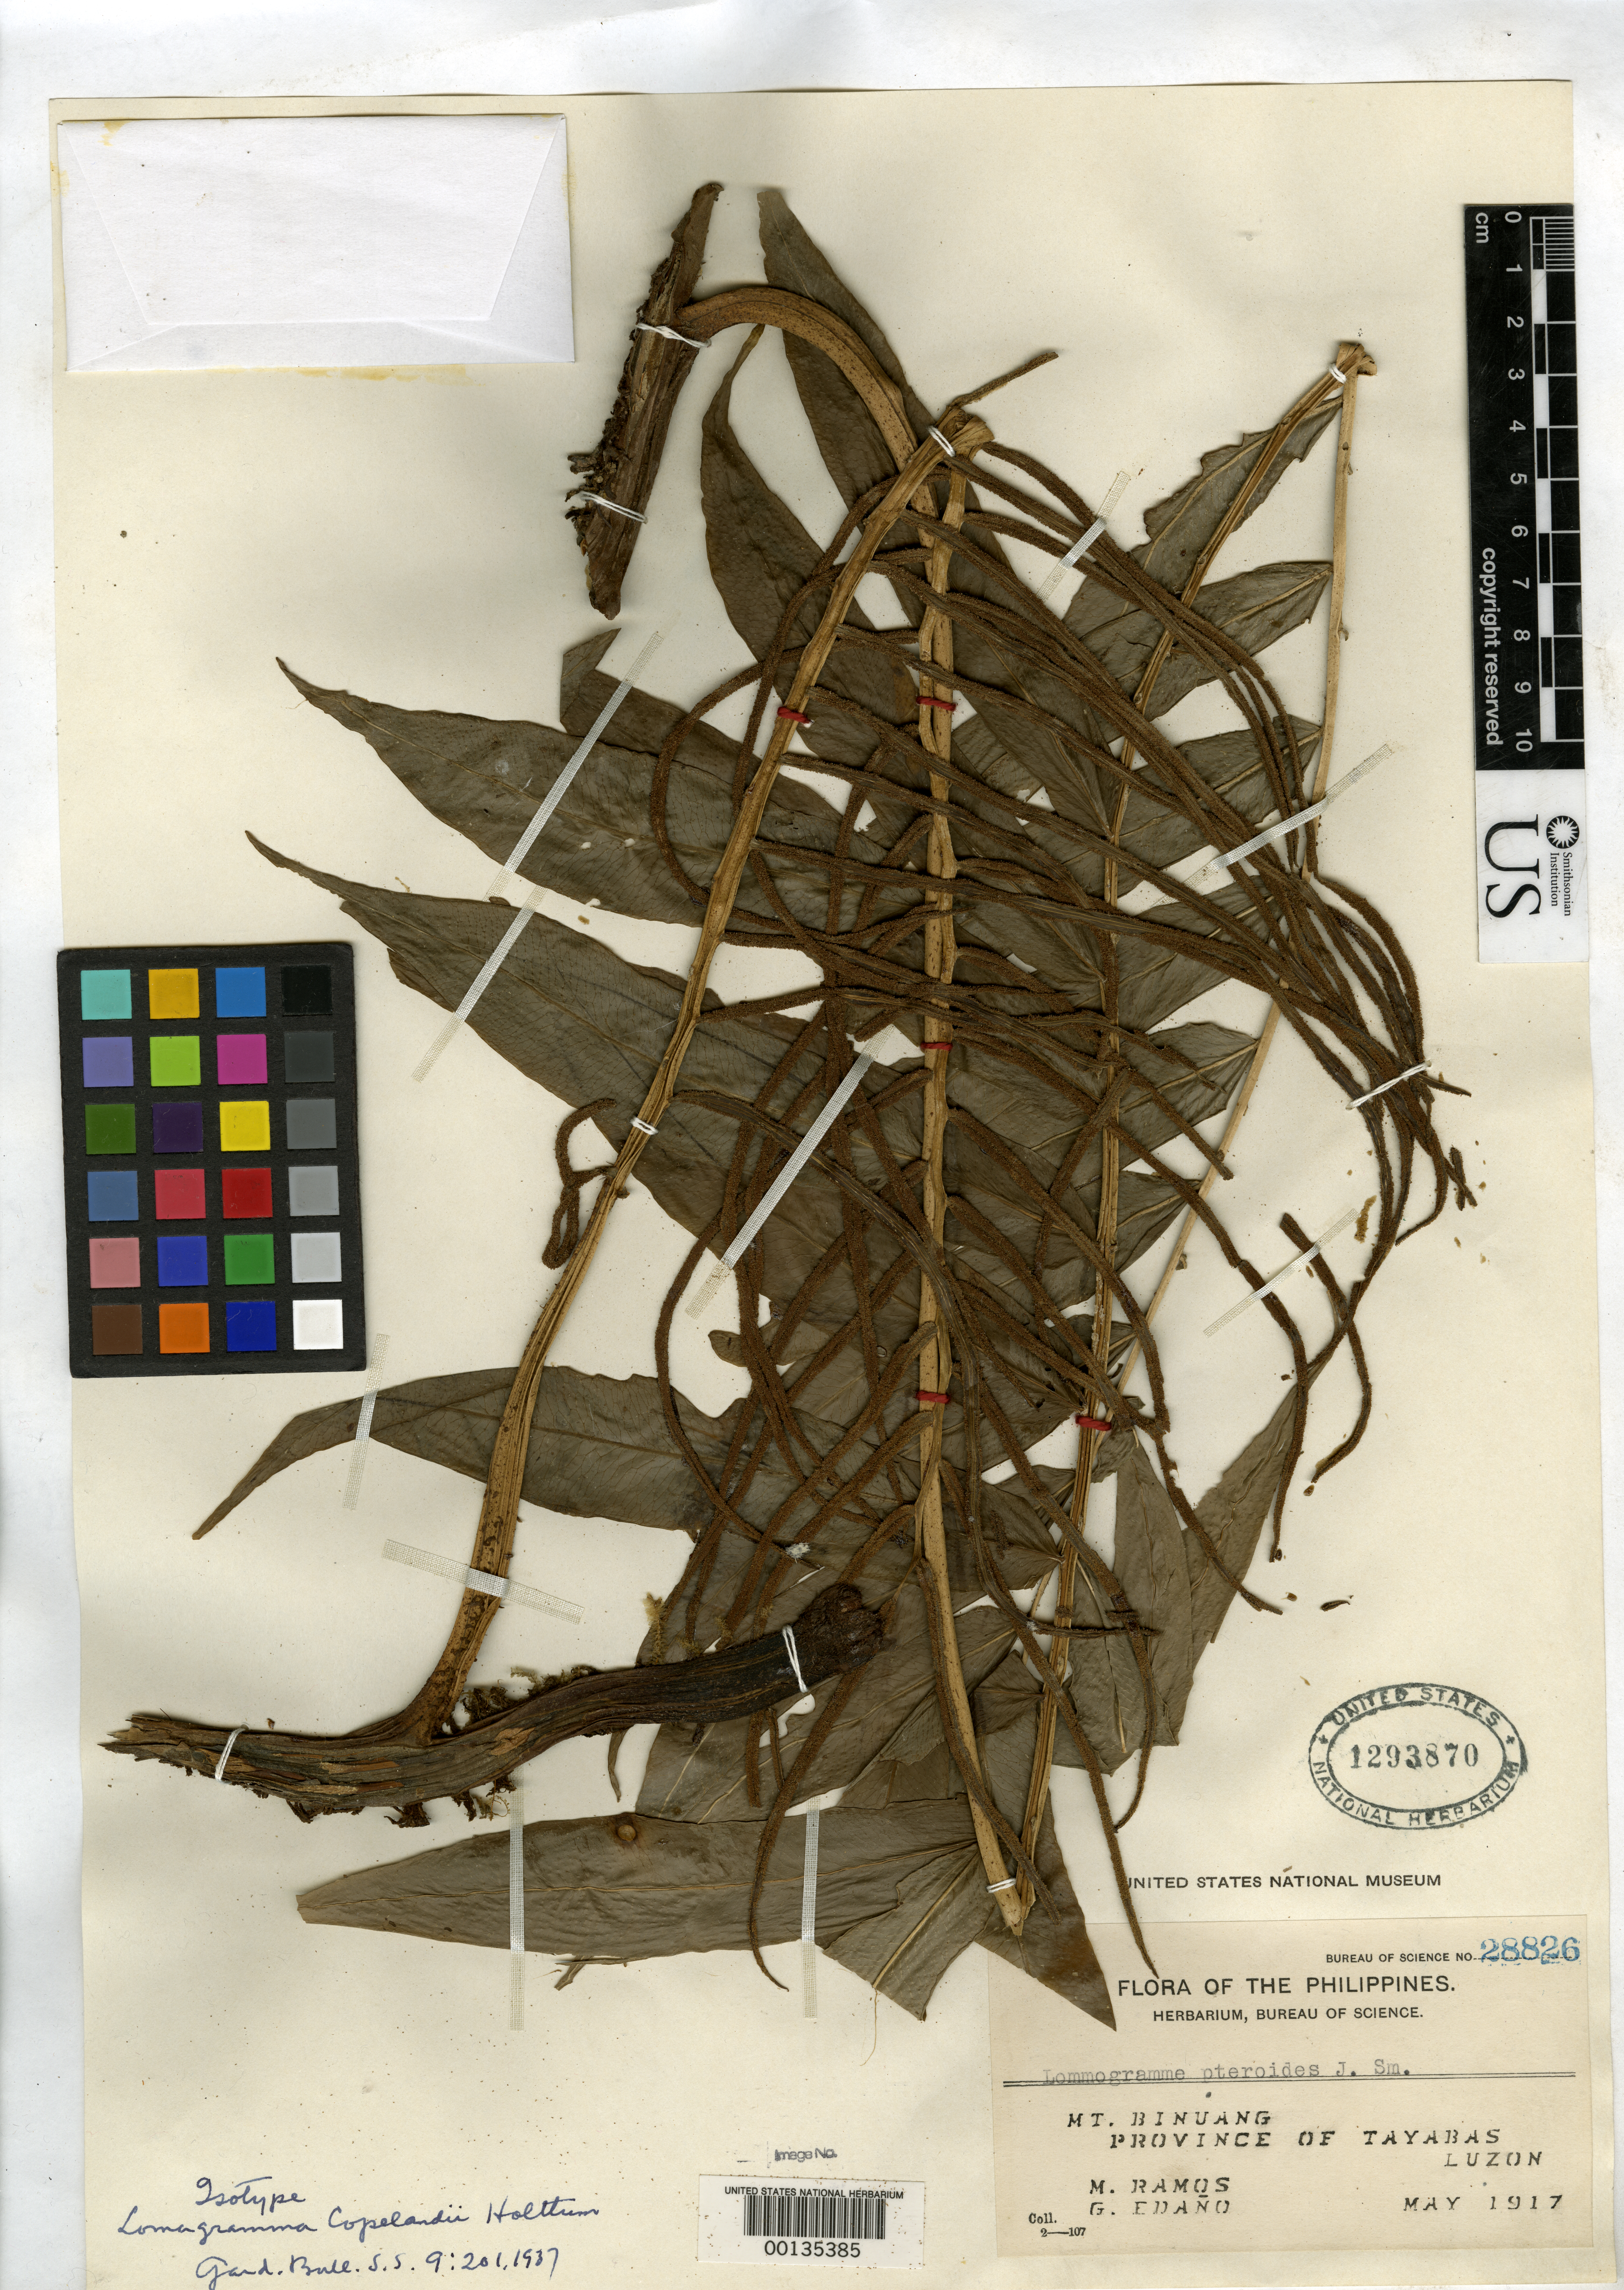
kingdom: Plantae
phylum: Tracheophyta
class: Polypodiopsida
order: Polypodiales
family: Dryopteridaceae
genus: Lomagramma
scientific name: Lomagramma copelandii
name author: Holttum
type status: Type Collection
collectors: M. Ramos & G. E. Edaño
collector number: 28826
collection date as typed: May 1917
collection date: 1917-05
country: Philippines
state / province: Calabarzon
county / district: Quezon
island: Luzon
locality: Mt. Binuang. Tayabas.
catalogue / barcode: US 1293870